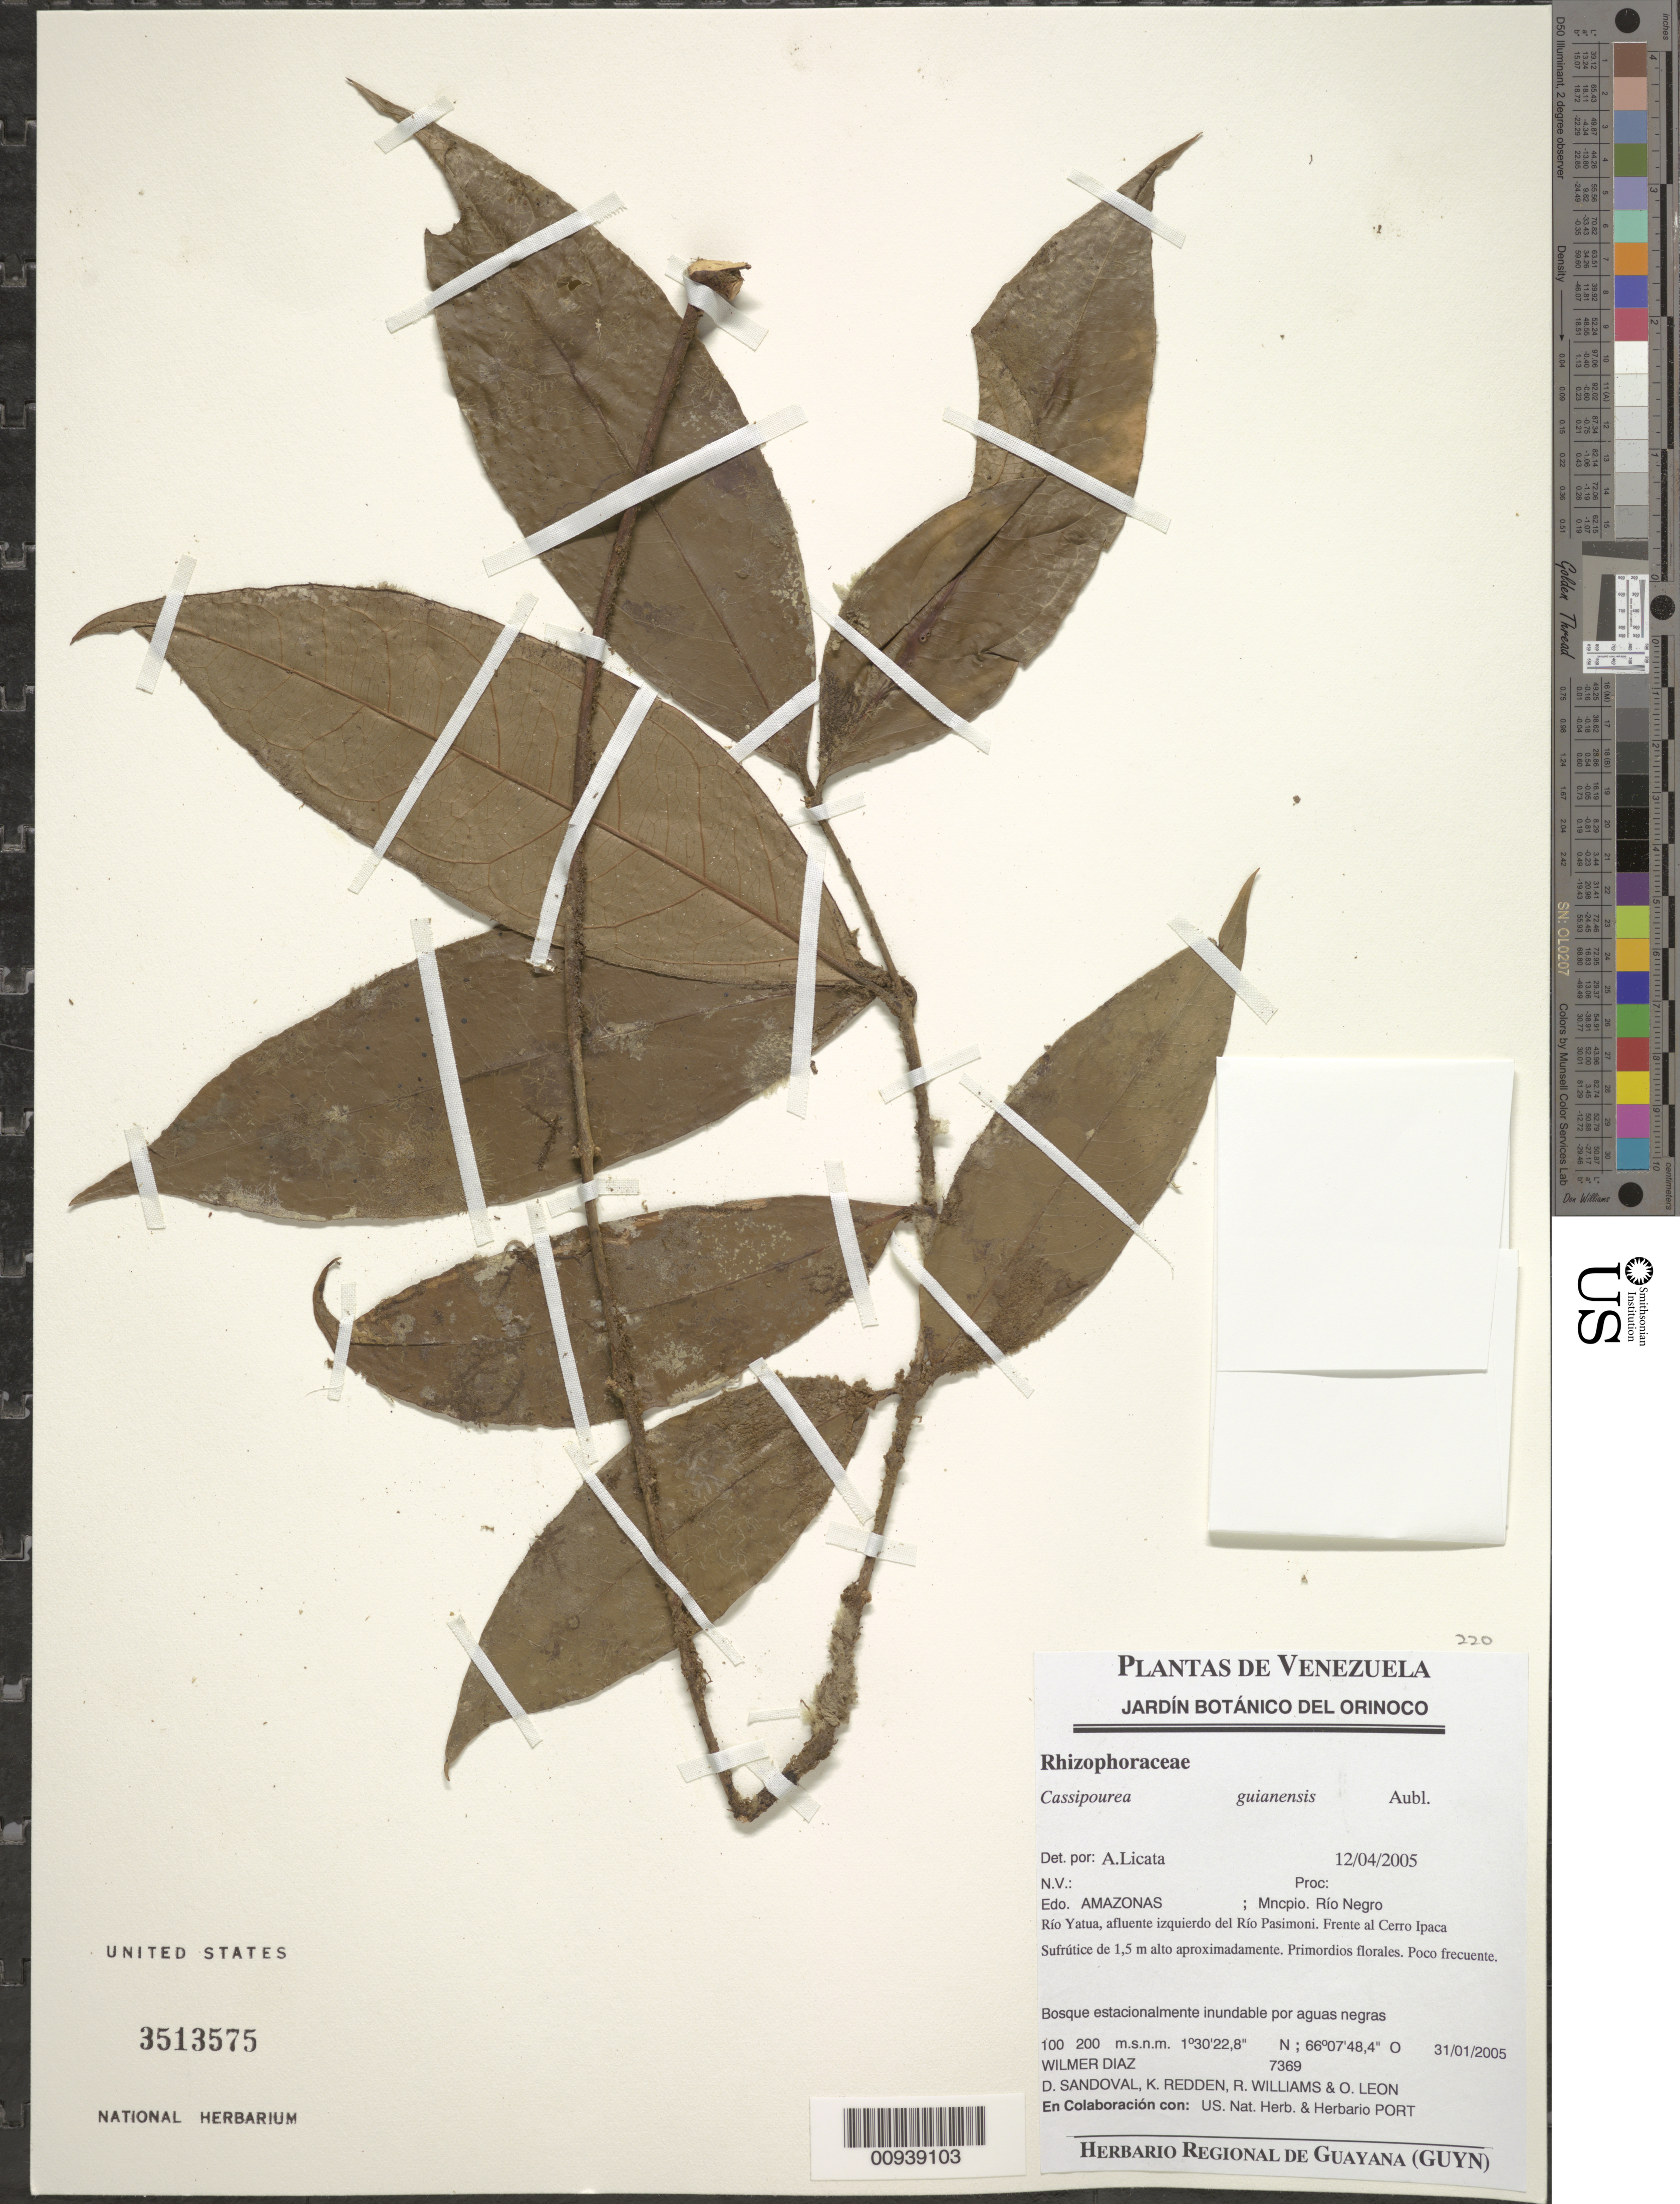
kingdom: Plantae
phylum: Tracheophyta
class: Magnoliopsida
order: Malpighiales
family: Rhizophoraceae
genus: Cassipourea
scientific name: Cassipourea guianensis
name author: Aubl.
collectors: W. Díaz P., D. Sandoval, K. M. Redden, R. Williams & O. León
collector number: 7369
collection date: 2005-01-31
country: Venezuela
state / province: Amazonas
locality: Edo. Amazonas; Mncpio. Río Negro. Río Yatua, afluente izquierdo del Río Pasimoni. Frente al Cerro Ipaca.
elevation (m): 100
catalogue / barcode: US 3513575